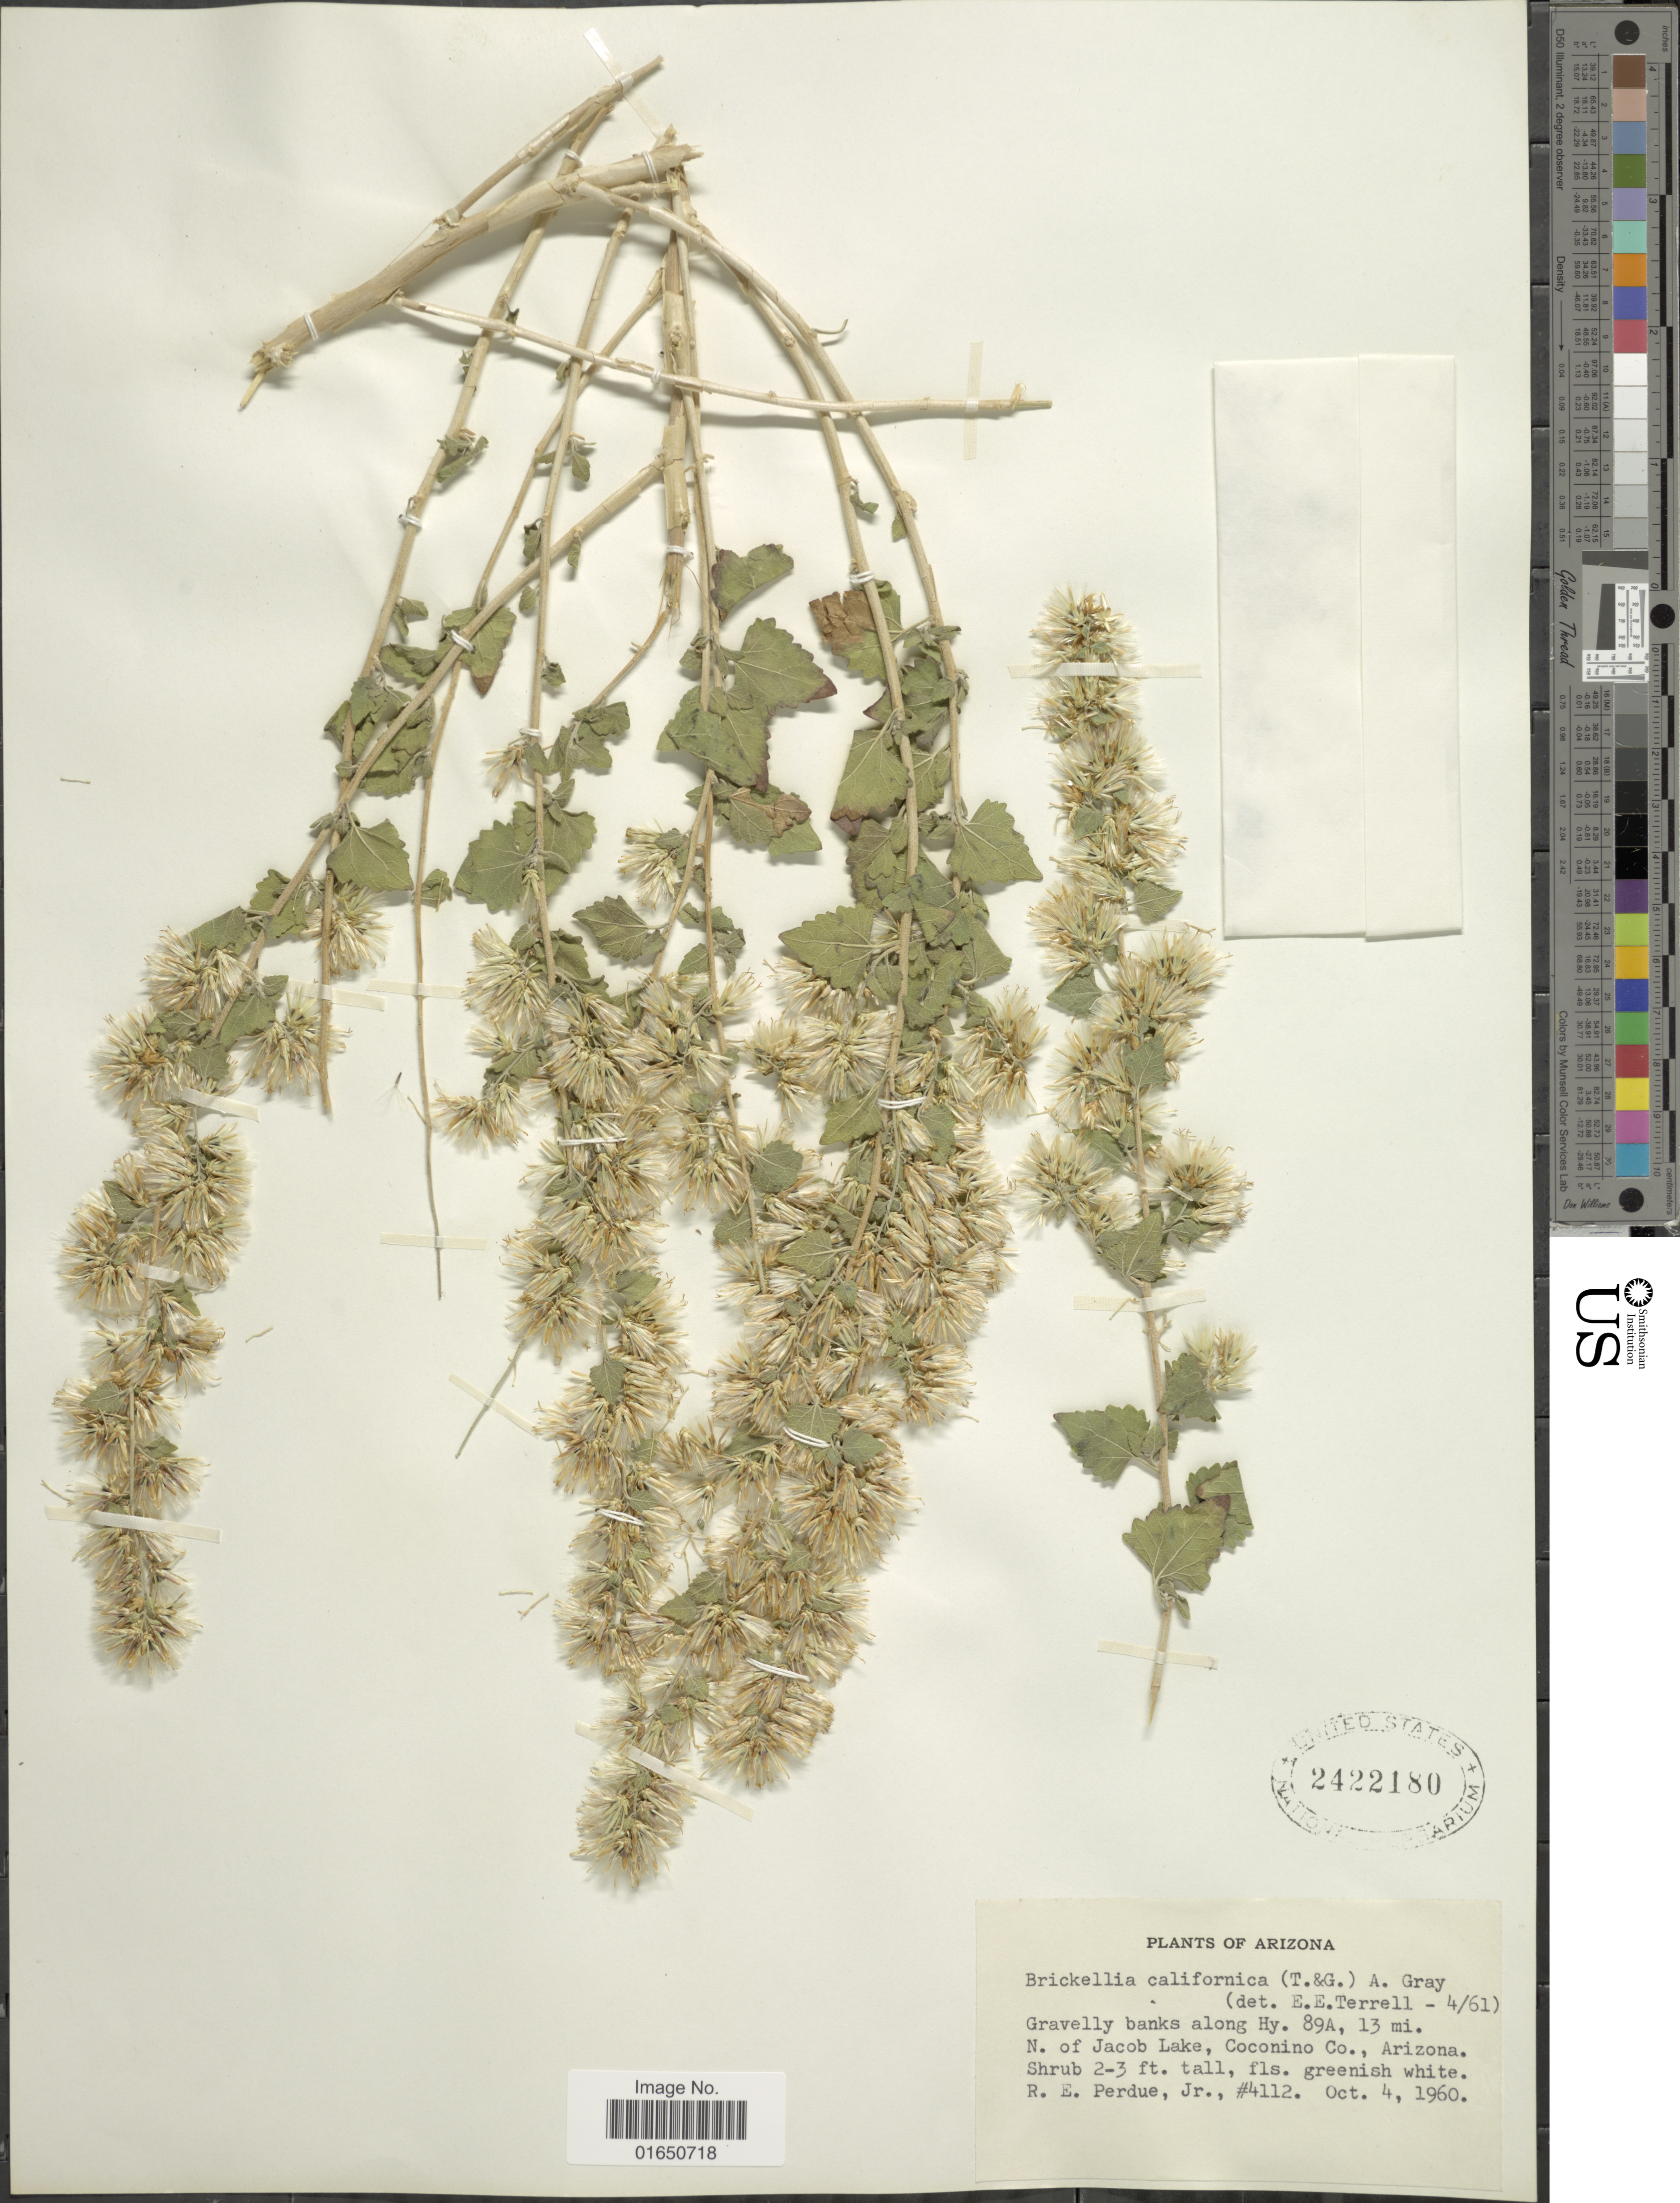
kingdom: Plantae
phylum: Tracheophyta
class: Magnoliopsida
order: Asterales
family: Asteraceae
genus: Brickellia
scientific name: Brickellia californica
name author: (Torr. & A. Gray) A. Gray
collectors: R. E. Perdue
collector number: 4112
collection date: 1960-10-04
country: United States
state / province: Arizona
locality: Gravelly banks allong Hy 89A 13 m N of Jacob Lake, Coconino Co.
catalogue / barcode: US 2422180